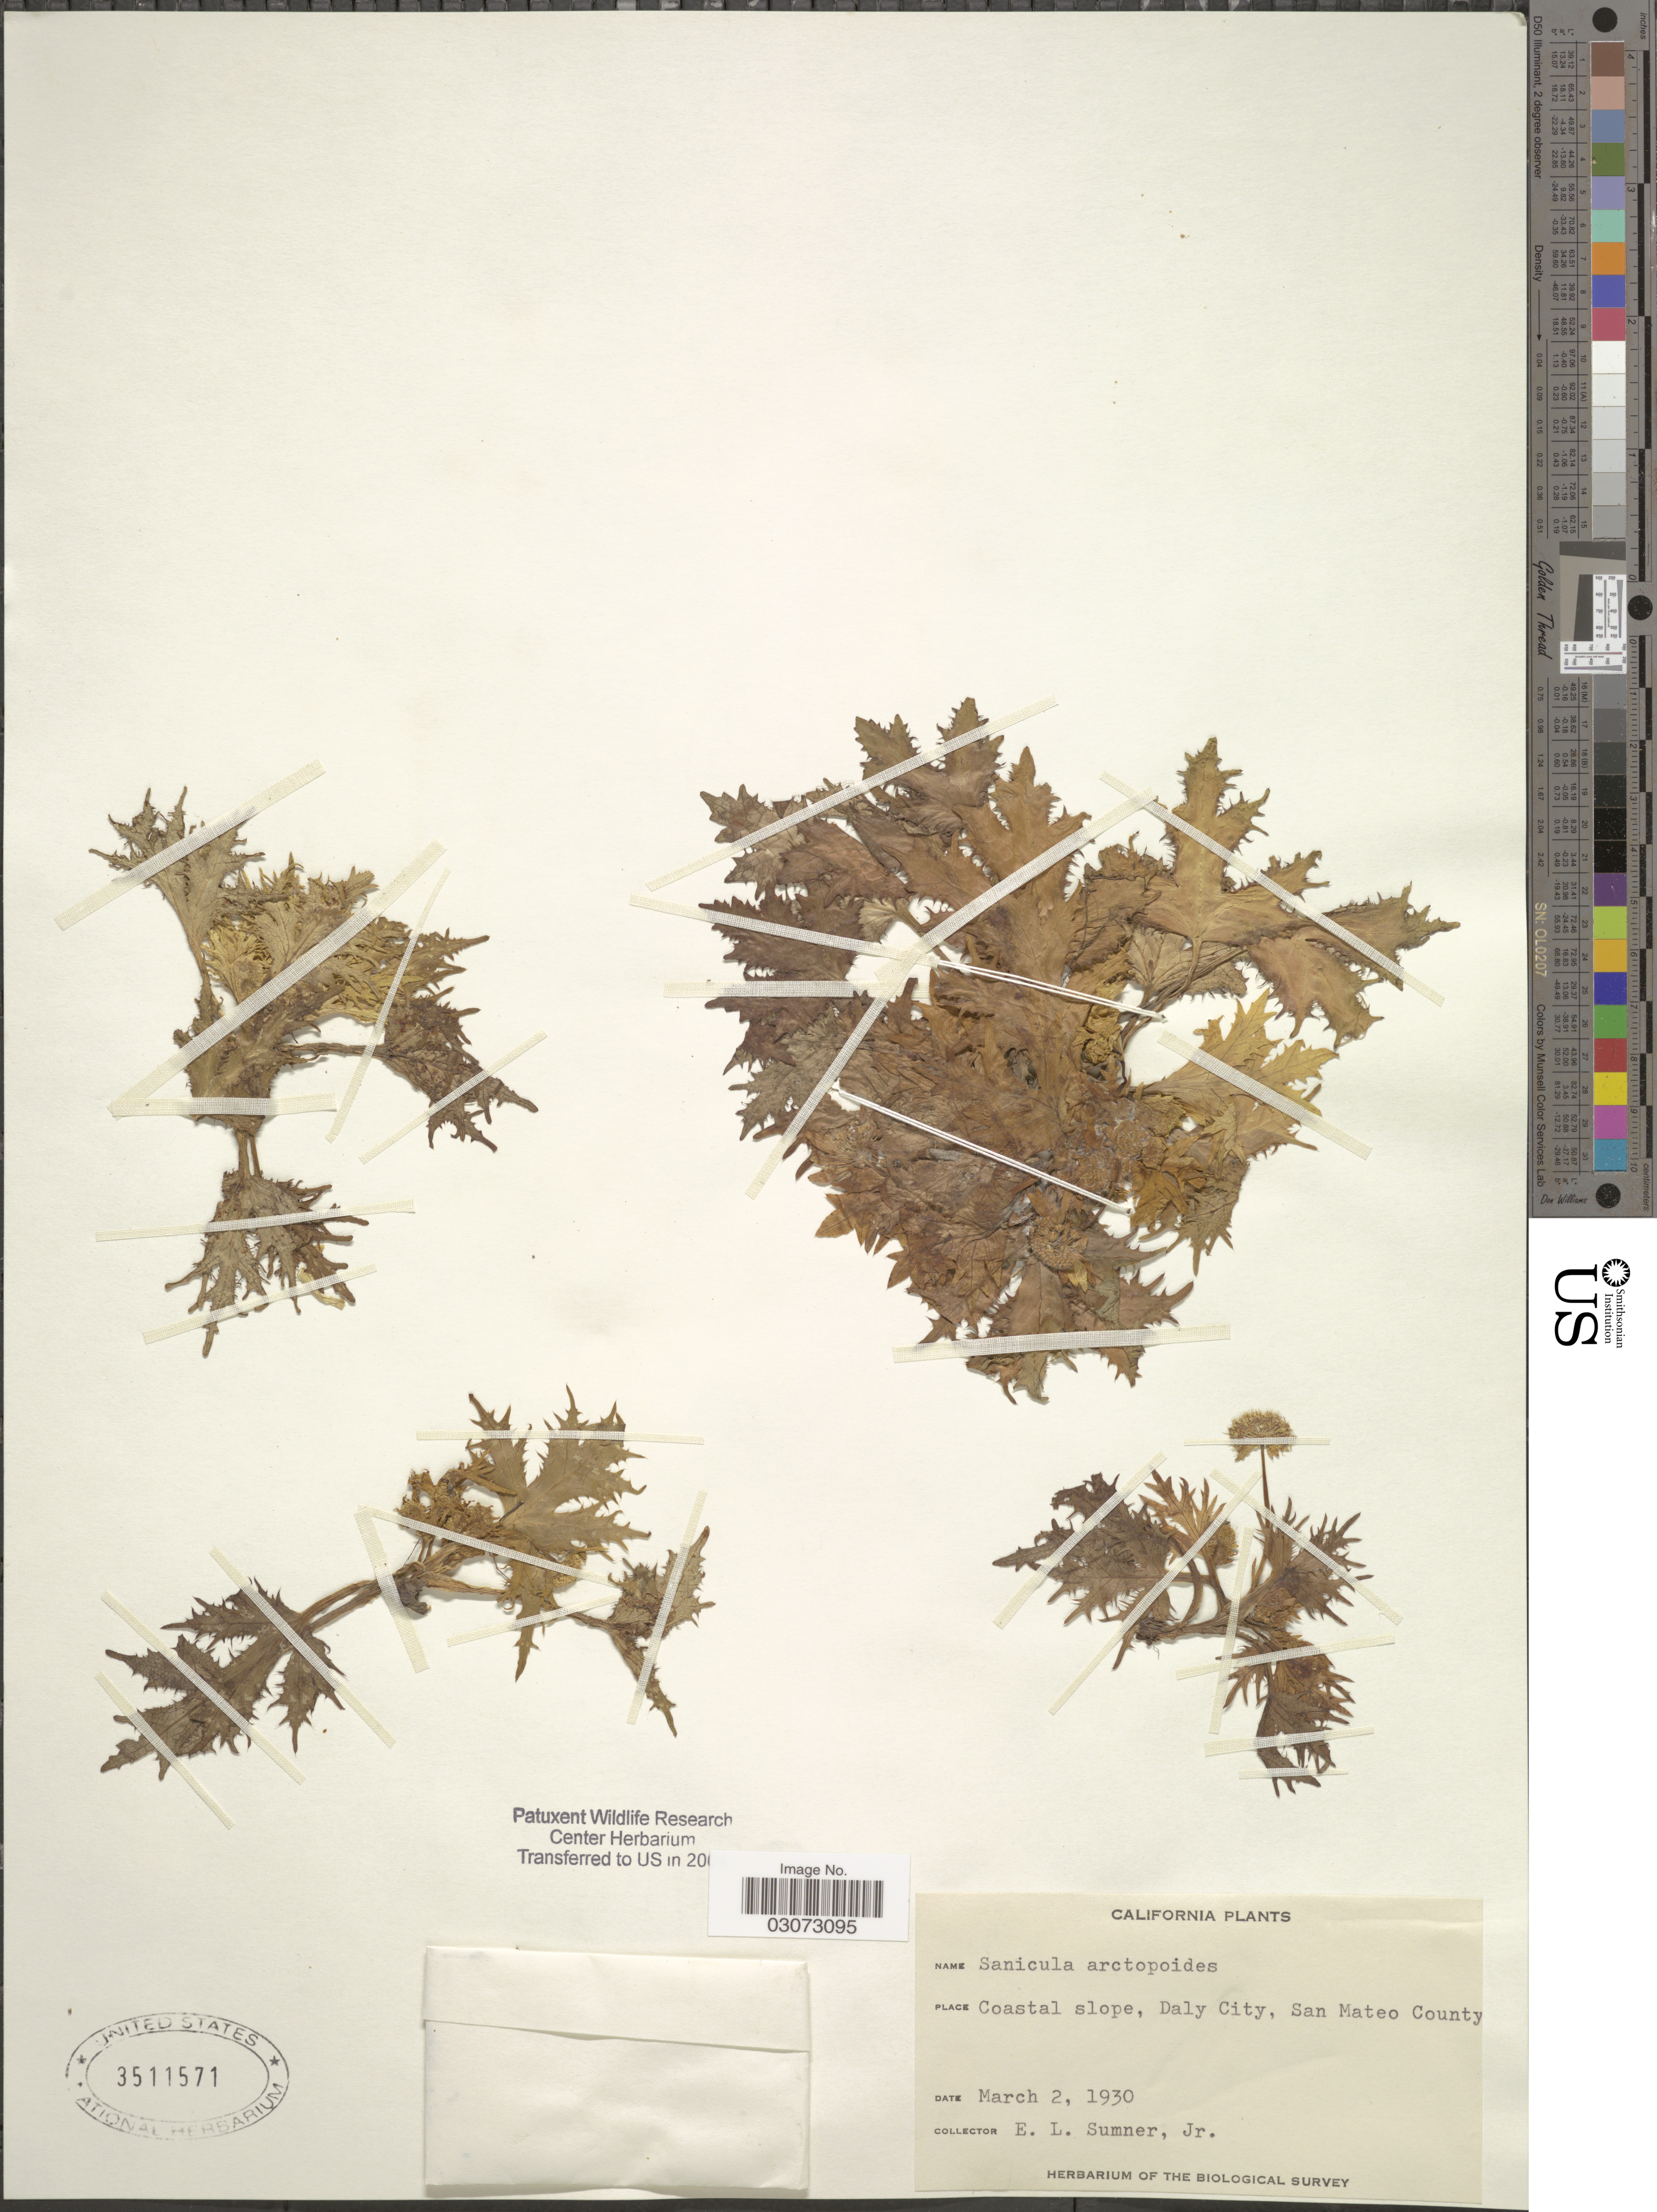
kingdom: Plantae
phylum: Tracheophyta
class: Magnoliopsida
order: Apiales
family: Apiaceae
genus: Sanicula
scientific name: Sanicula arctopoides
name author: Hook. & Arn.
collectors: E. Sumner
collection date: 1930-03-02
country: United States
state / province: California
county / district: San Mateo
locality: Coastal slope, Daly City, San Mateo County.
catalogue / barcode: US 3511571